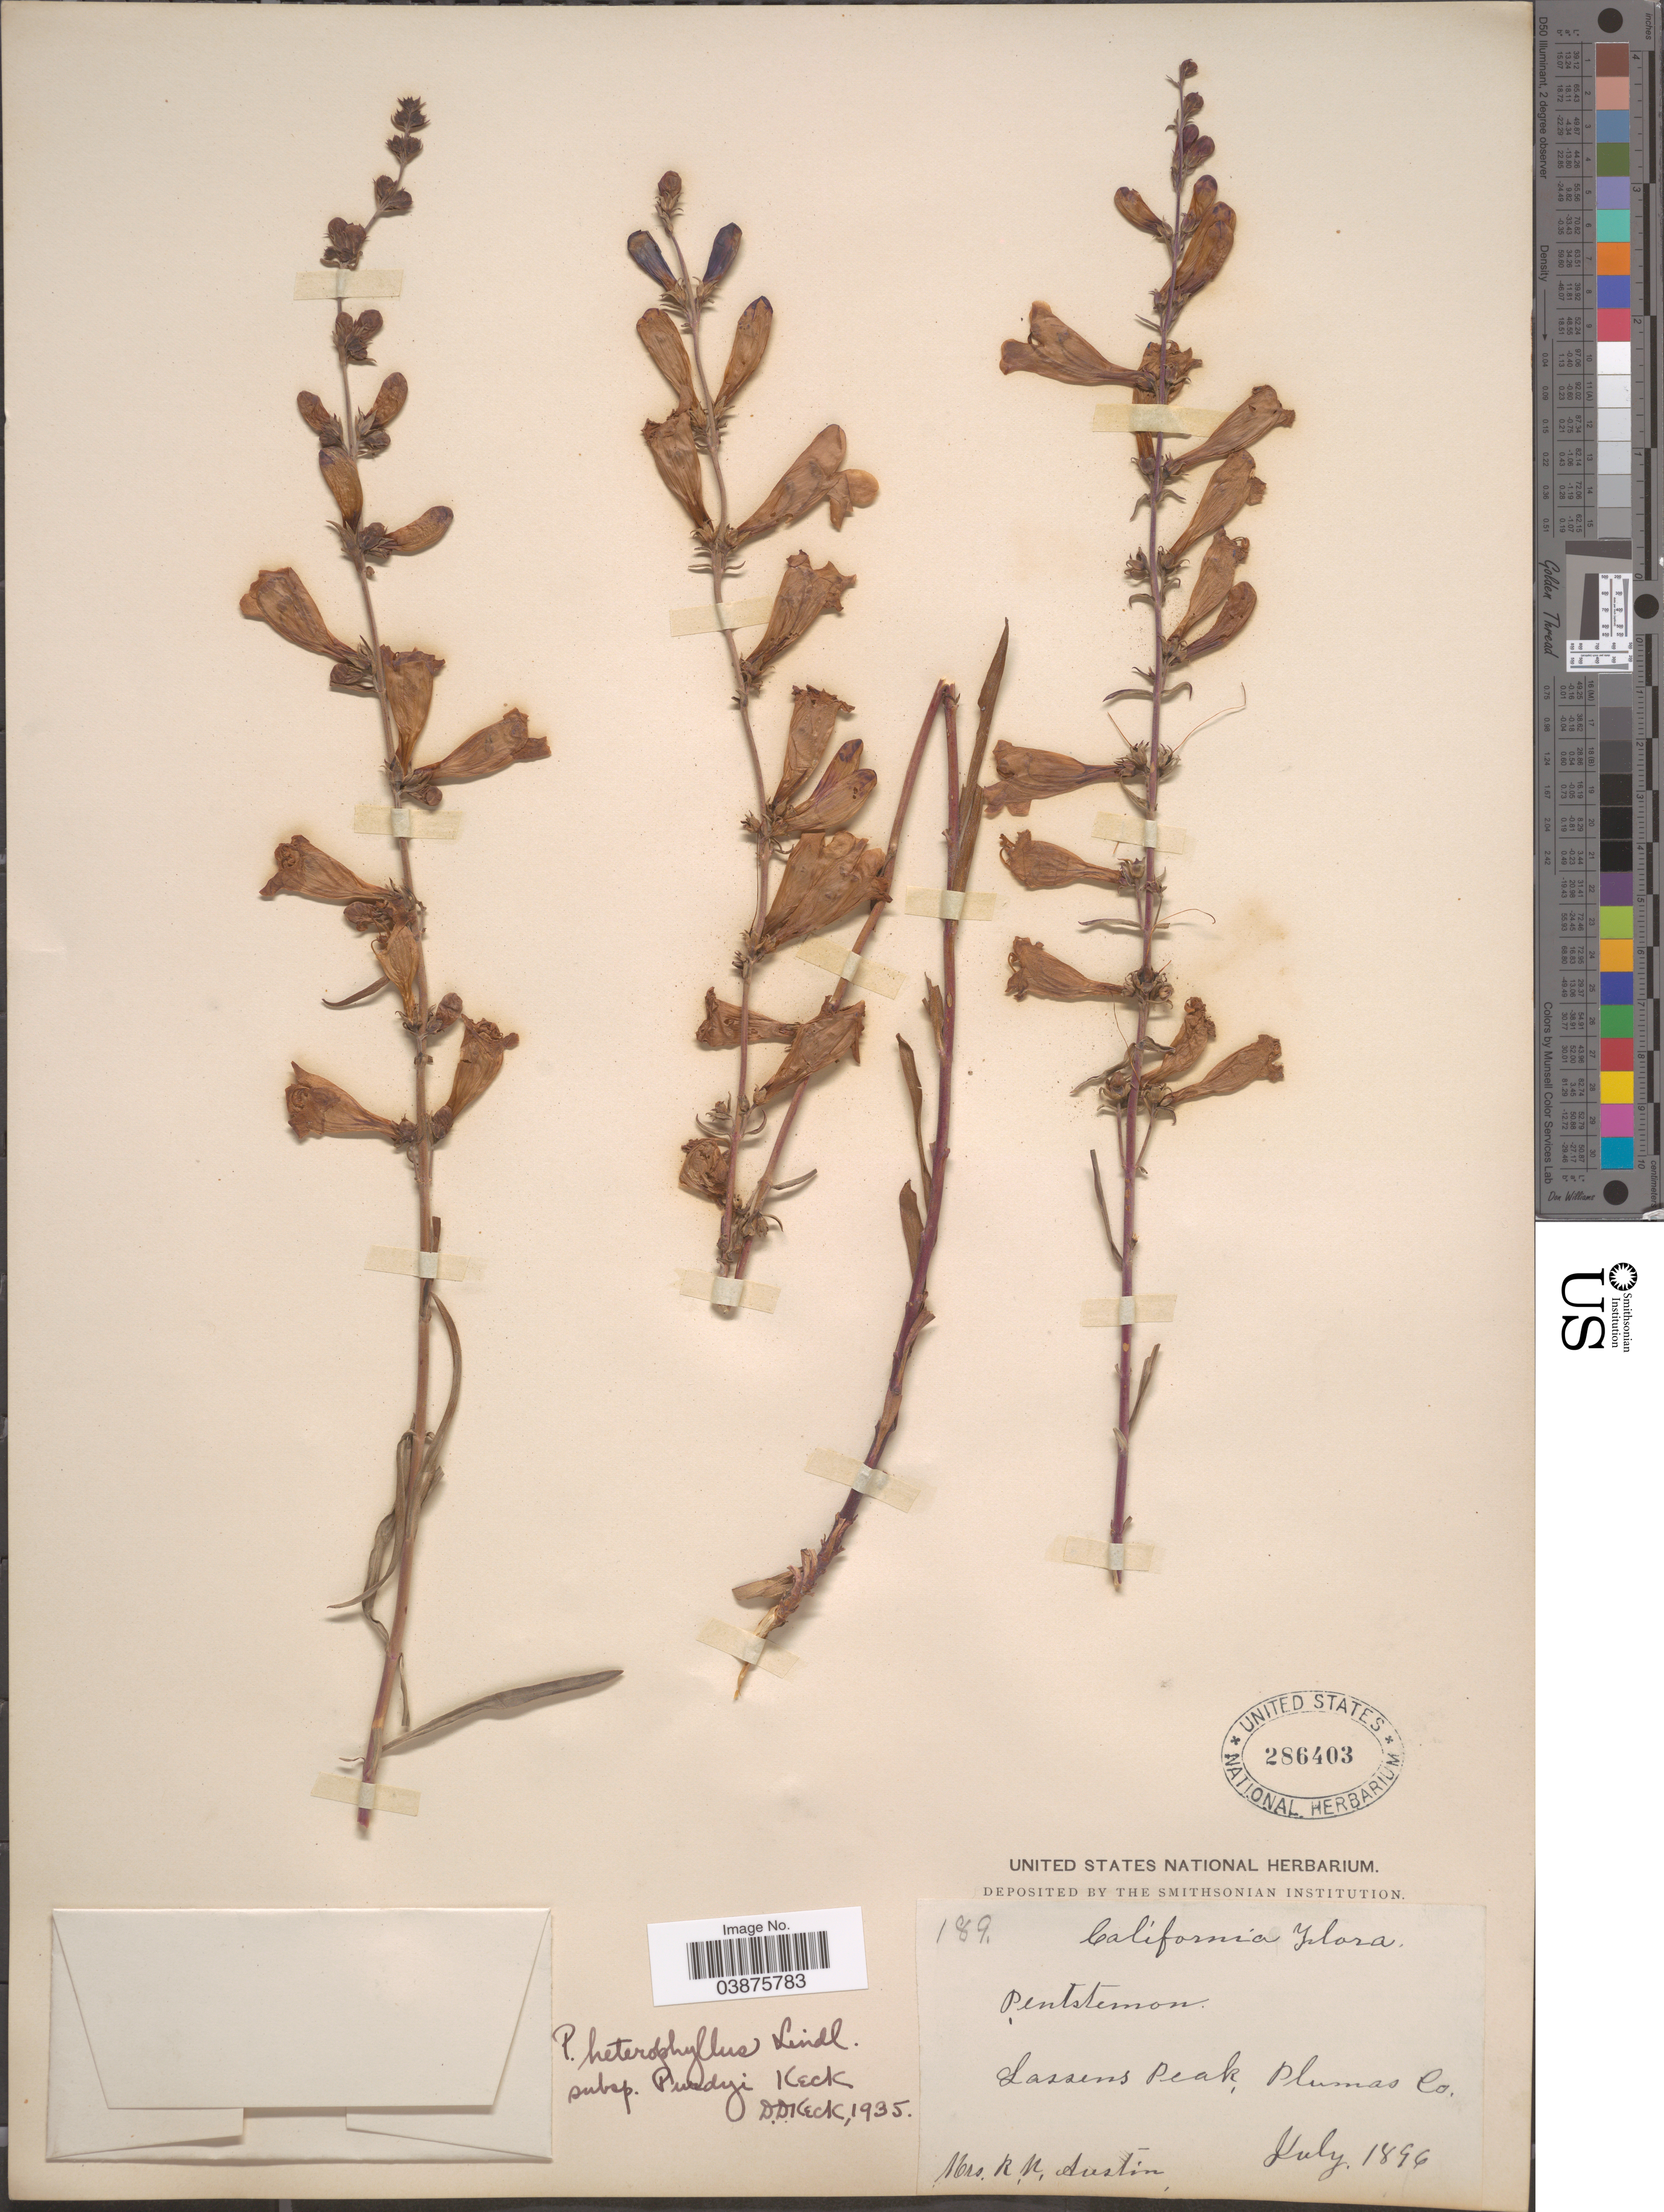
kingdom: Plantae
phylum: Tracheophyta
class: Magnoliopsida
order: Lamiales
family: Plantaginaceae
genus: Penstemon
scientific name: Penstemon heterophyllus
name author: Lindl.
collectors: R. Austin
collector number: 189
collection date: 1896-07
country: United States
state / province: California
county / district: Plumas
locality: Lassens Peak, Plumas Co.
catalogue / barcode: US 286403